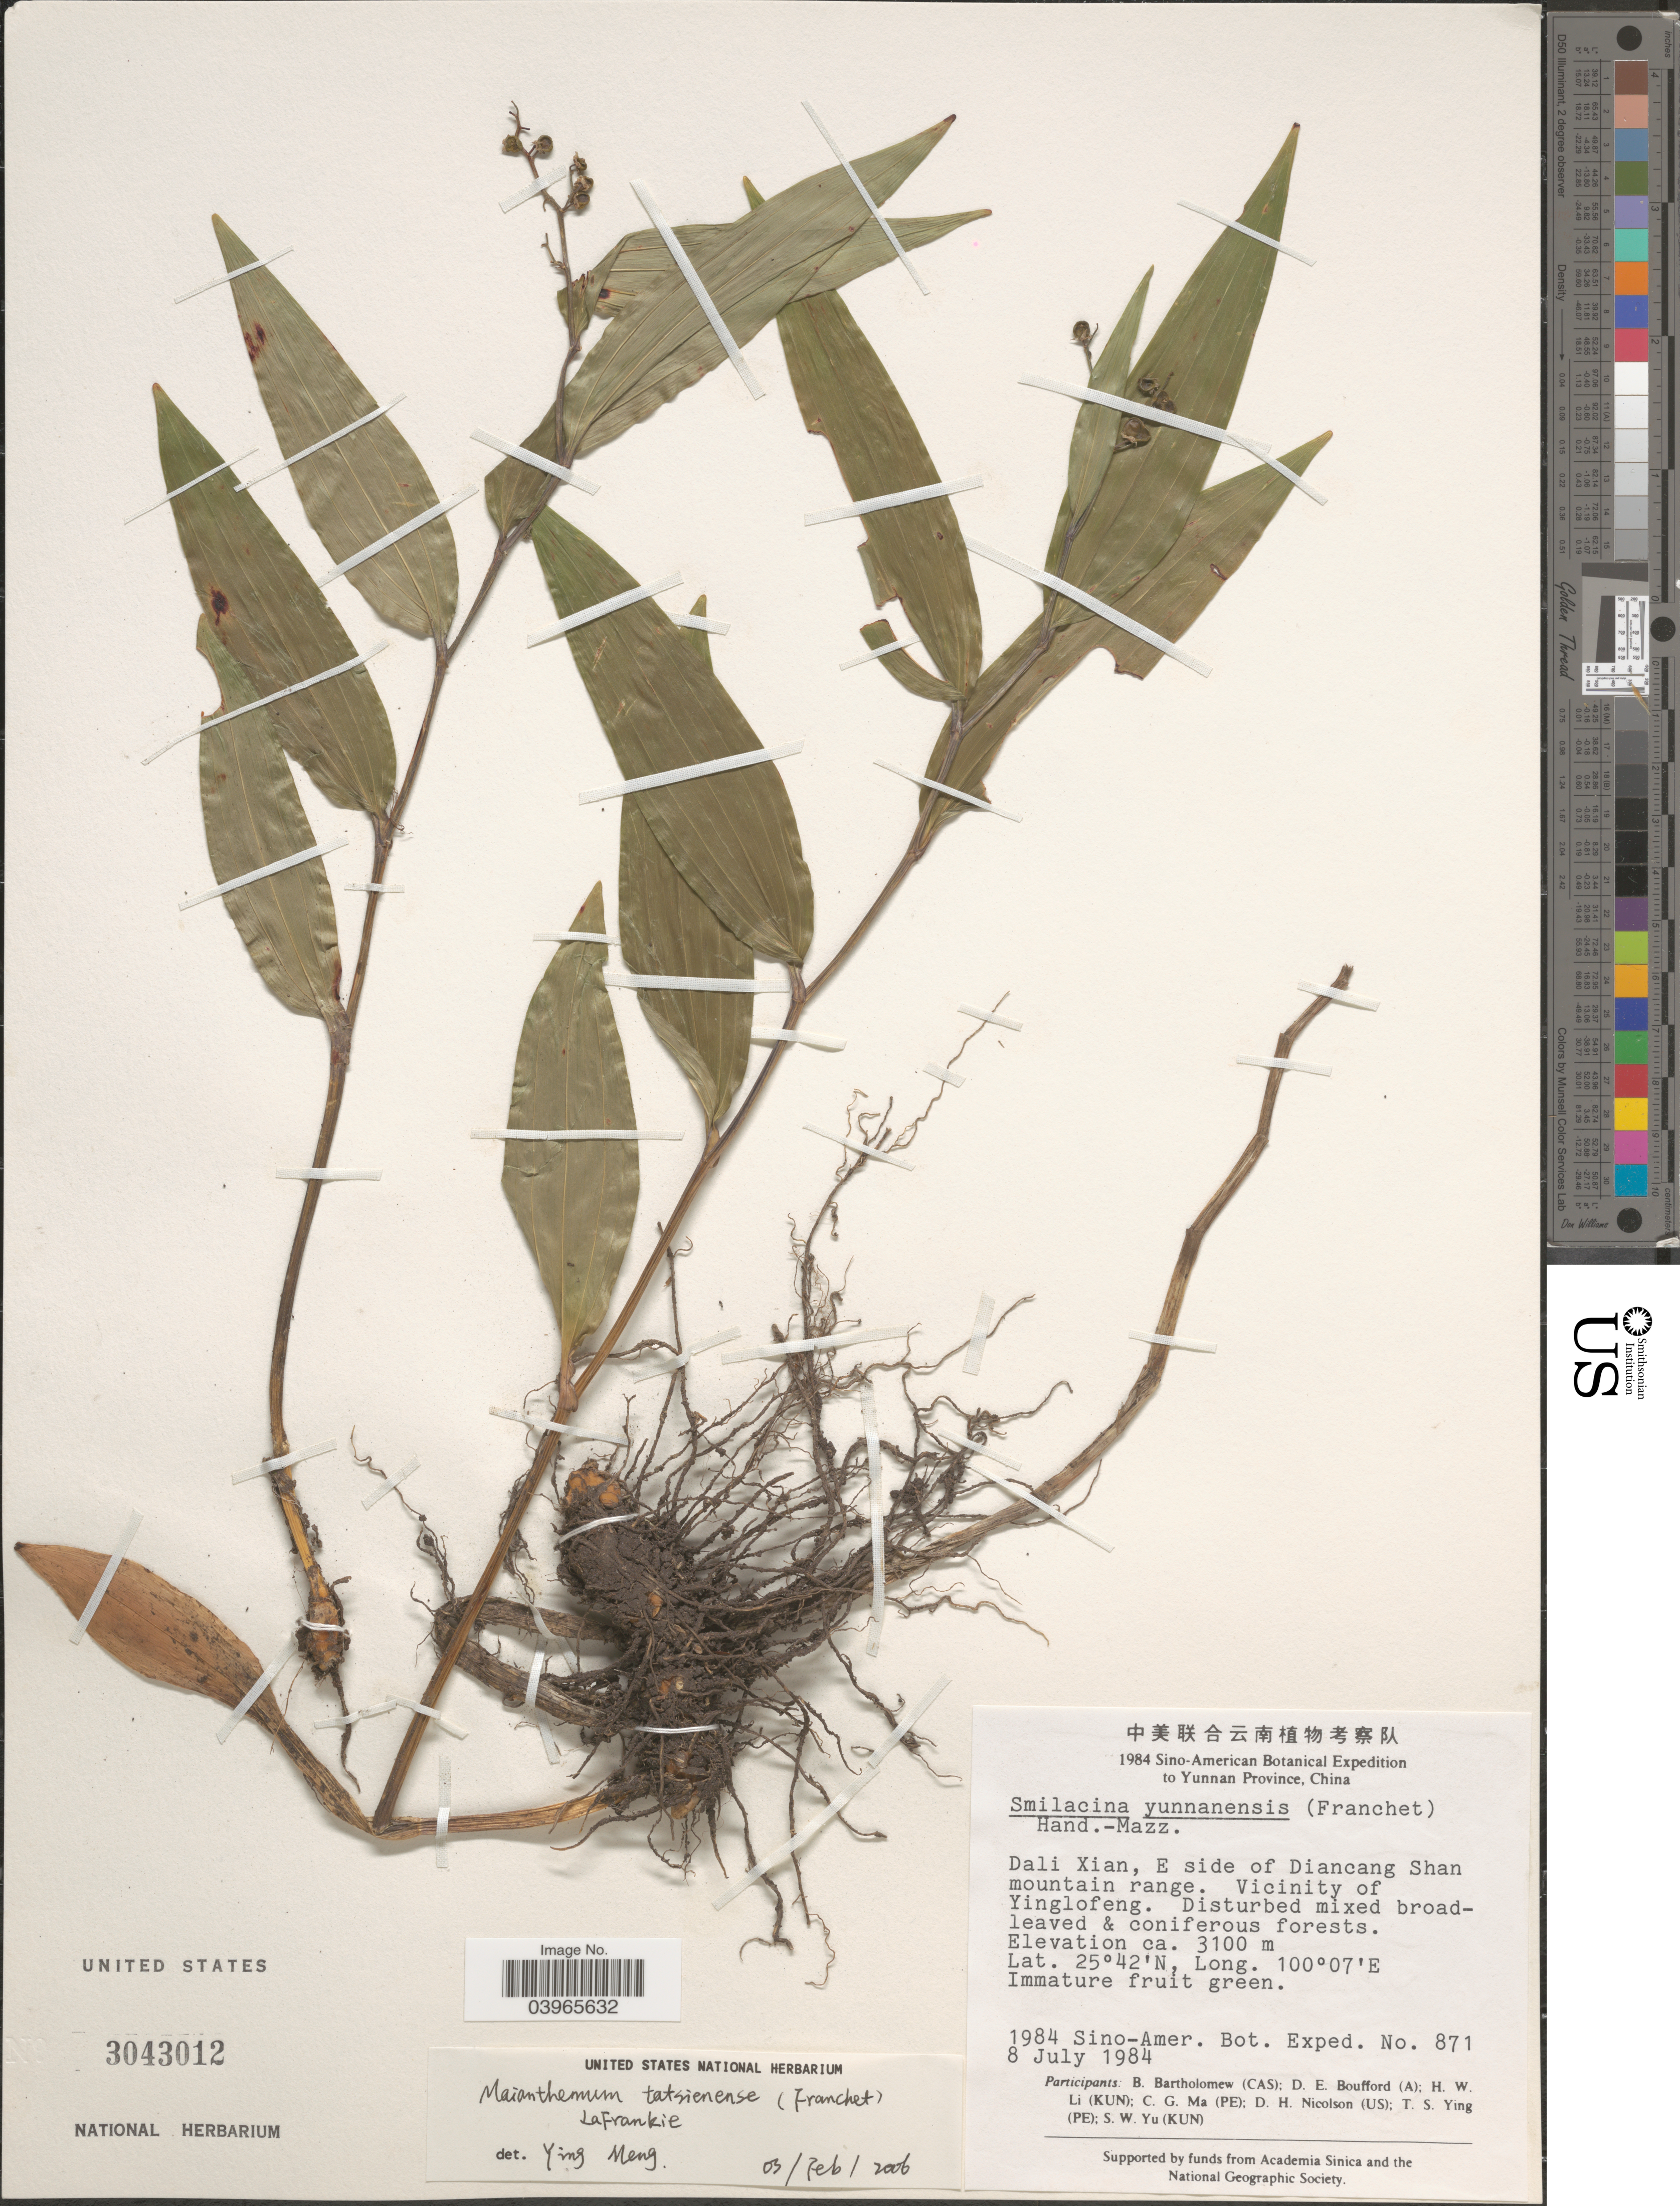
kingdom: Plantae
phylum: Tracheophyta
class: Liliopsida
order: Asparagales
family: Asparagaceae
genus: Maianthemum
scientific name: Maianthemum tatsienense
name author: (Franch.) La Frankie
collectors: Sino-Amer. Bot. Exped. 1984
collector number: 871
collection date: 1984-07-08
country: China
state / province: Yunnan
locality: Dali Xian, E side of Diancang Shan mountain range. Vicinity of Yinglofeng.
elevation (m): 3100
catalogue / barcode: US 3043012